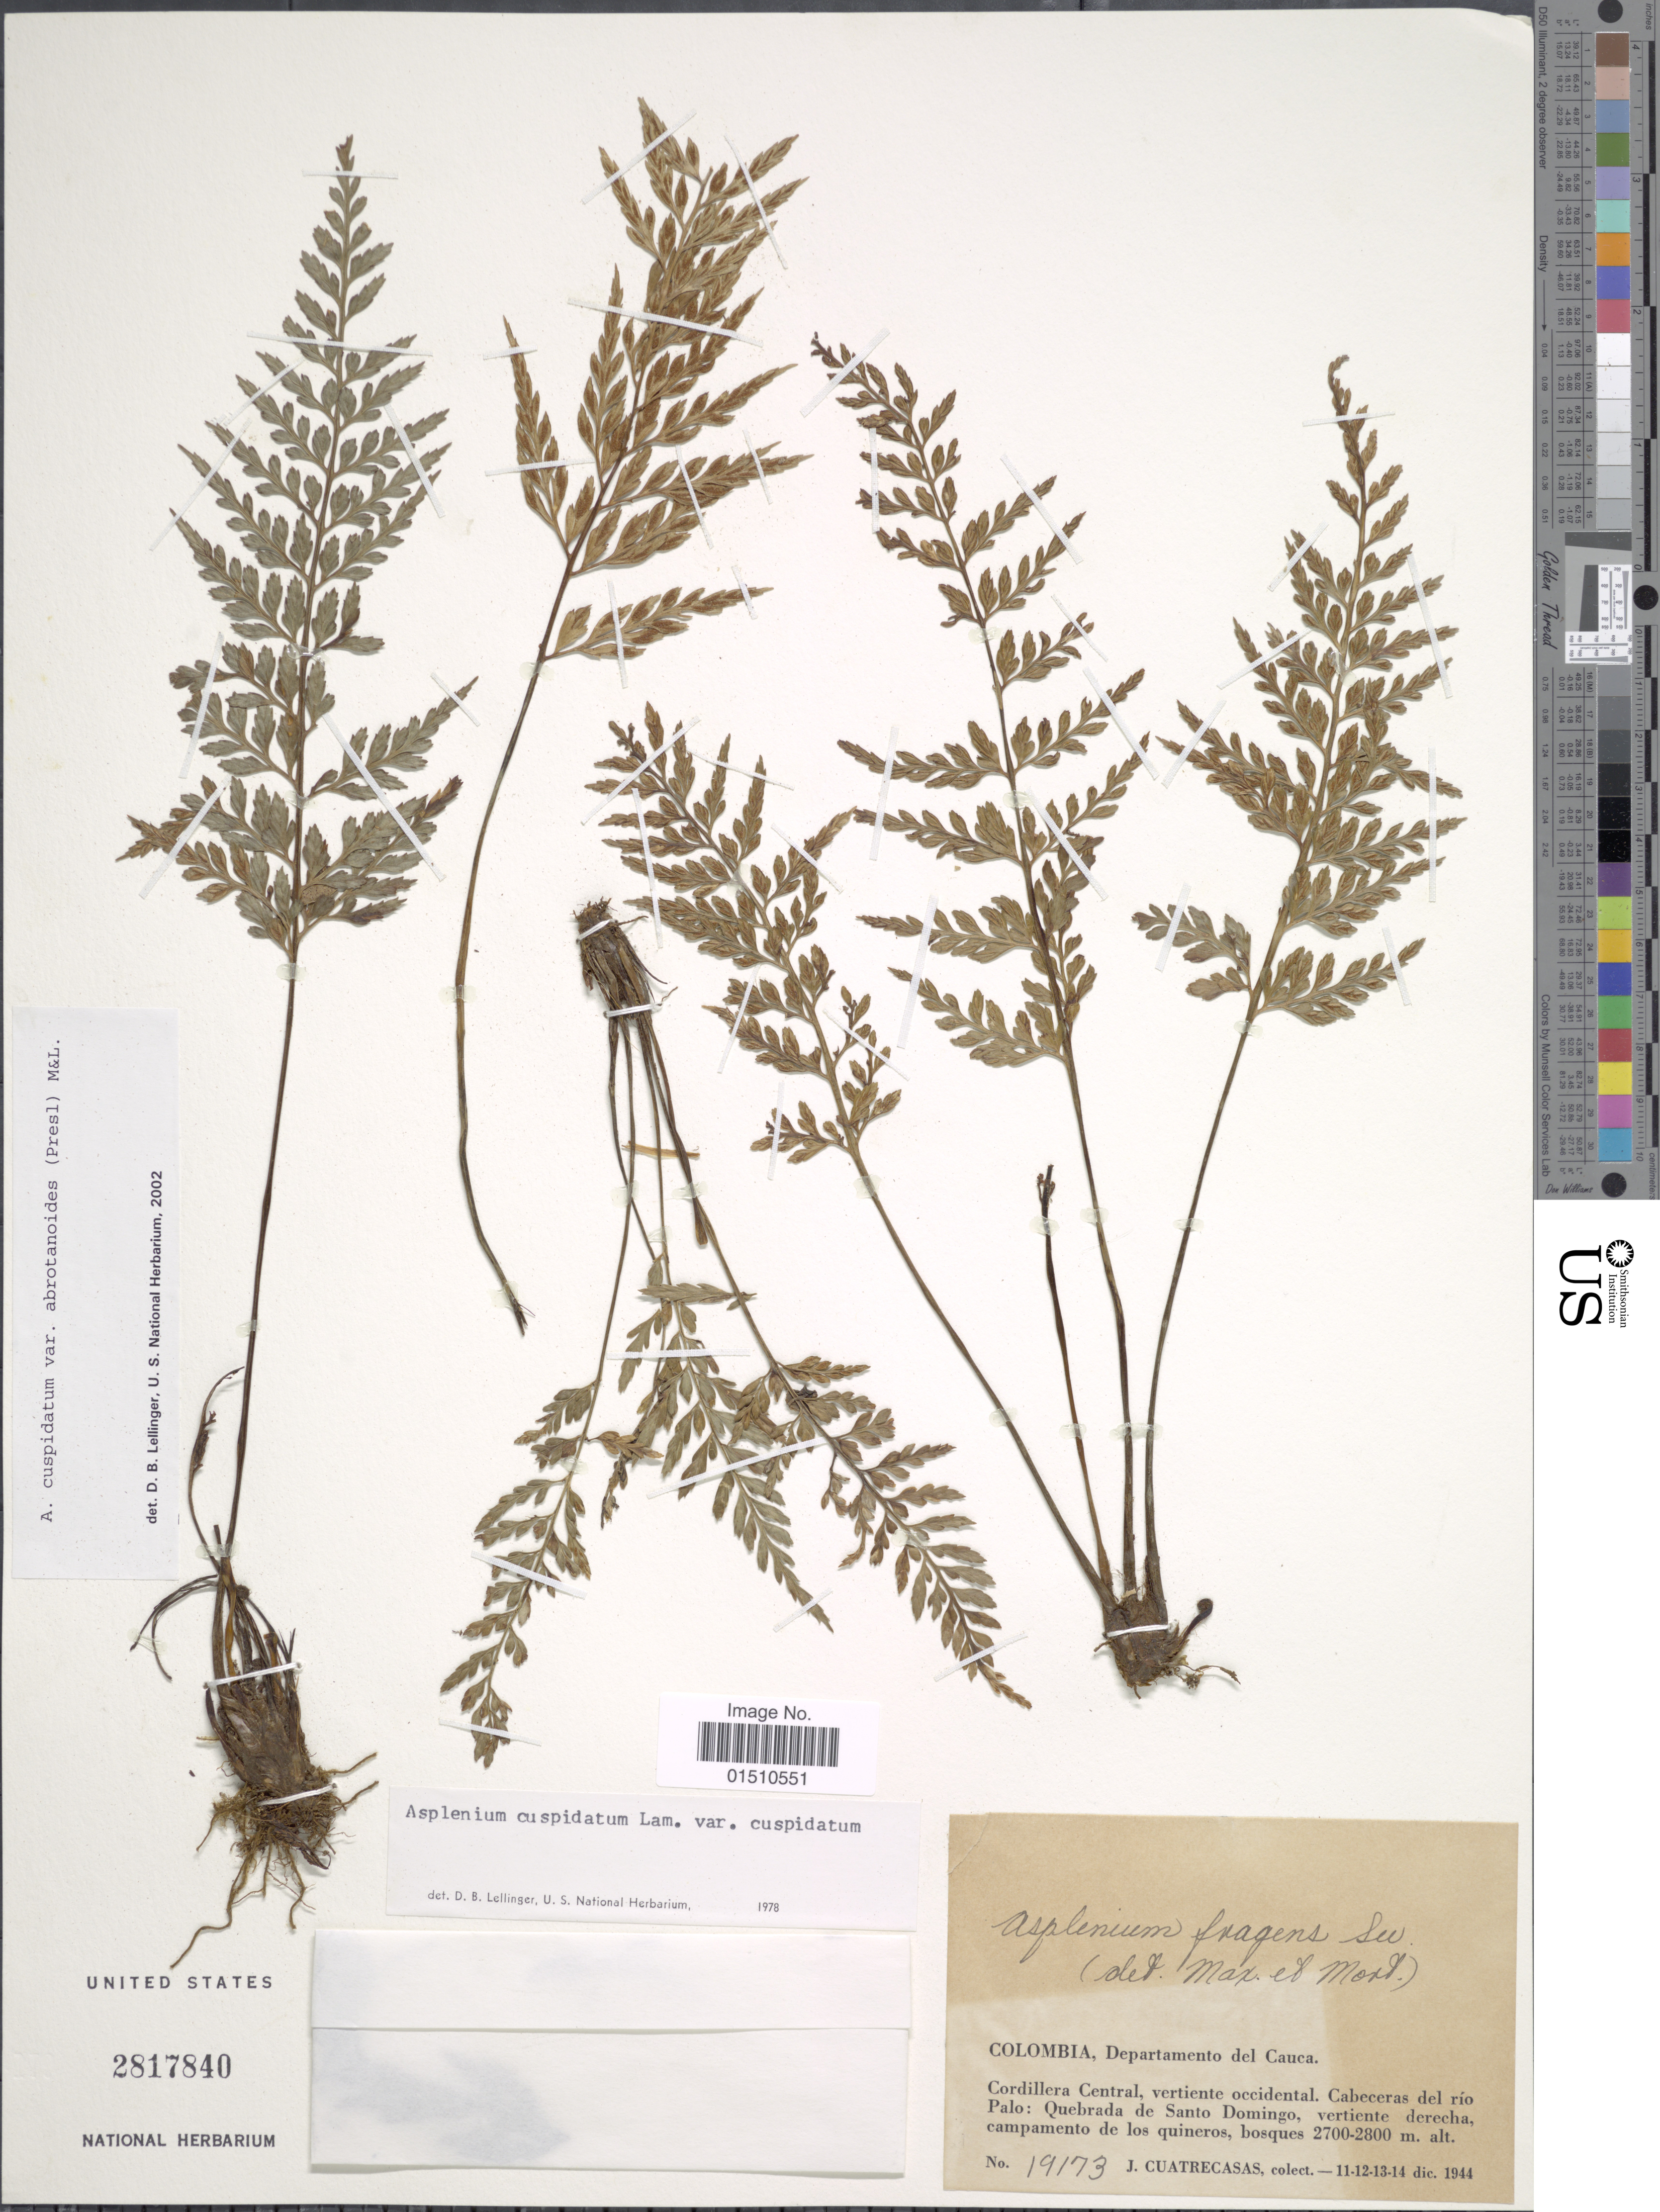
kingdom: Plantae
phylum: Tracheophyta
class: Polypodiopsida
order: Polypodiales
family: Aspleniaceae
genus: Asplenium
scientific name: Asplenium cuspidatum var. abrotanoides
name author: (C. Presl) C.V. Morton & Lellinger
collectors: J. Cuatrecasas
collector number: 19173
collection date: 1944-12-11/1944-12-14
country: Colombia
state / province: Cauca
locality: Colombia, Departamento del Cauca, Cordillera Central, vertiente occidental, Cabeceras del rio Palo: Quebrada de Santo Domingo, vertiente derecha, campamento de los quineros.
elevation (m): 2700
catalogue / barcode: US 2817840